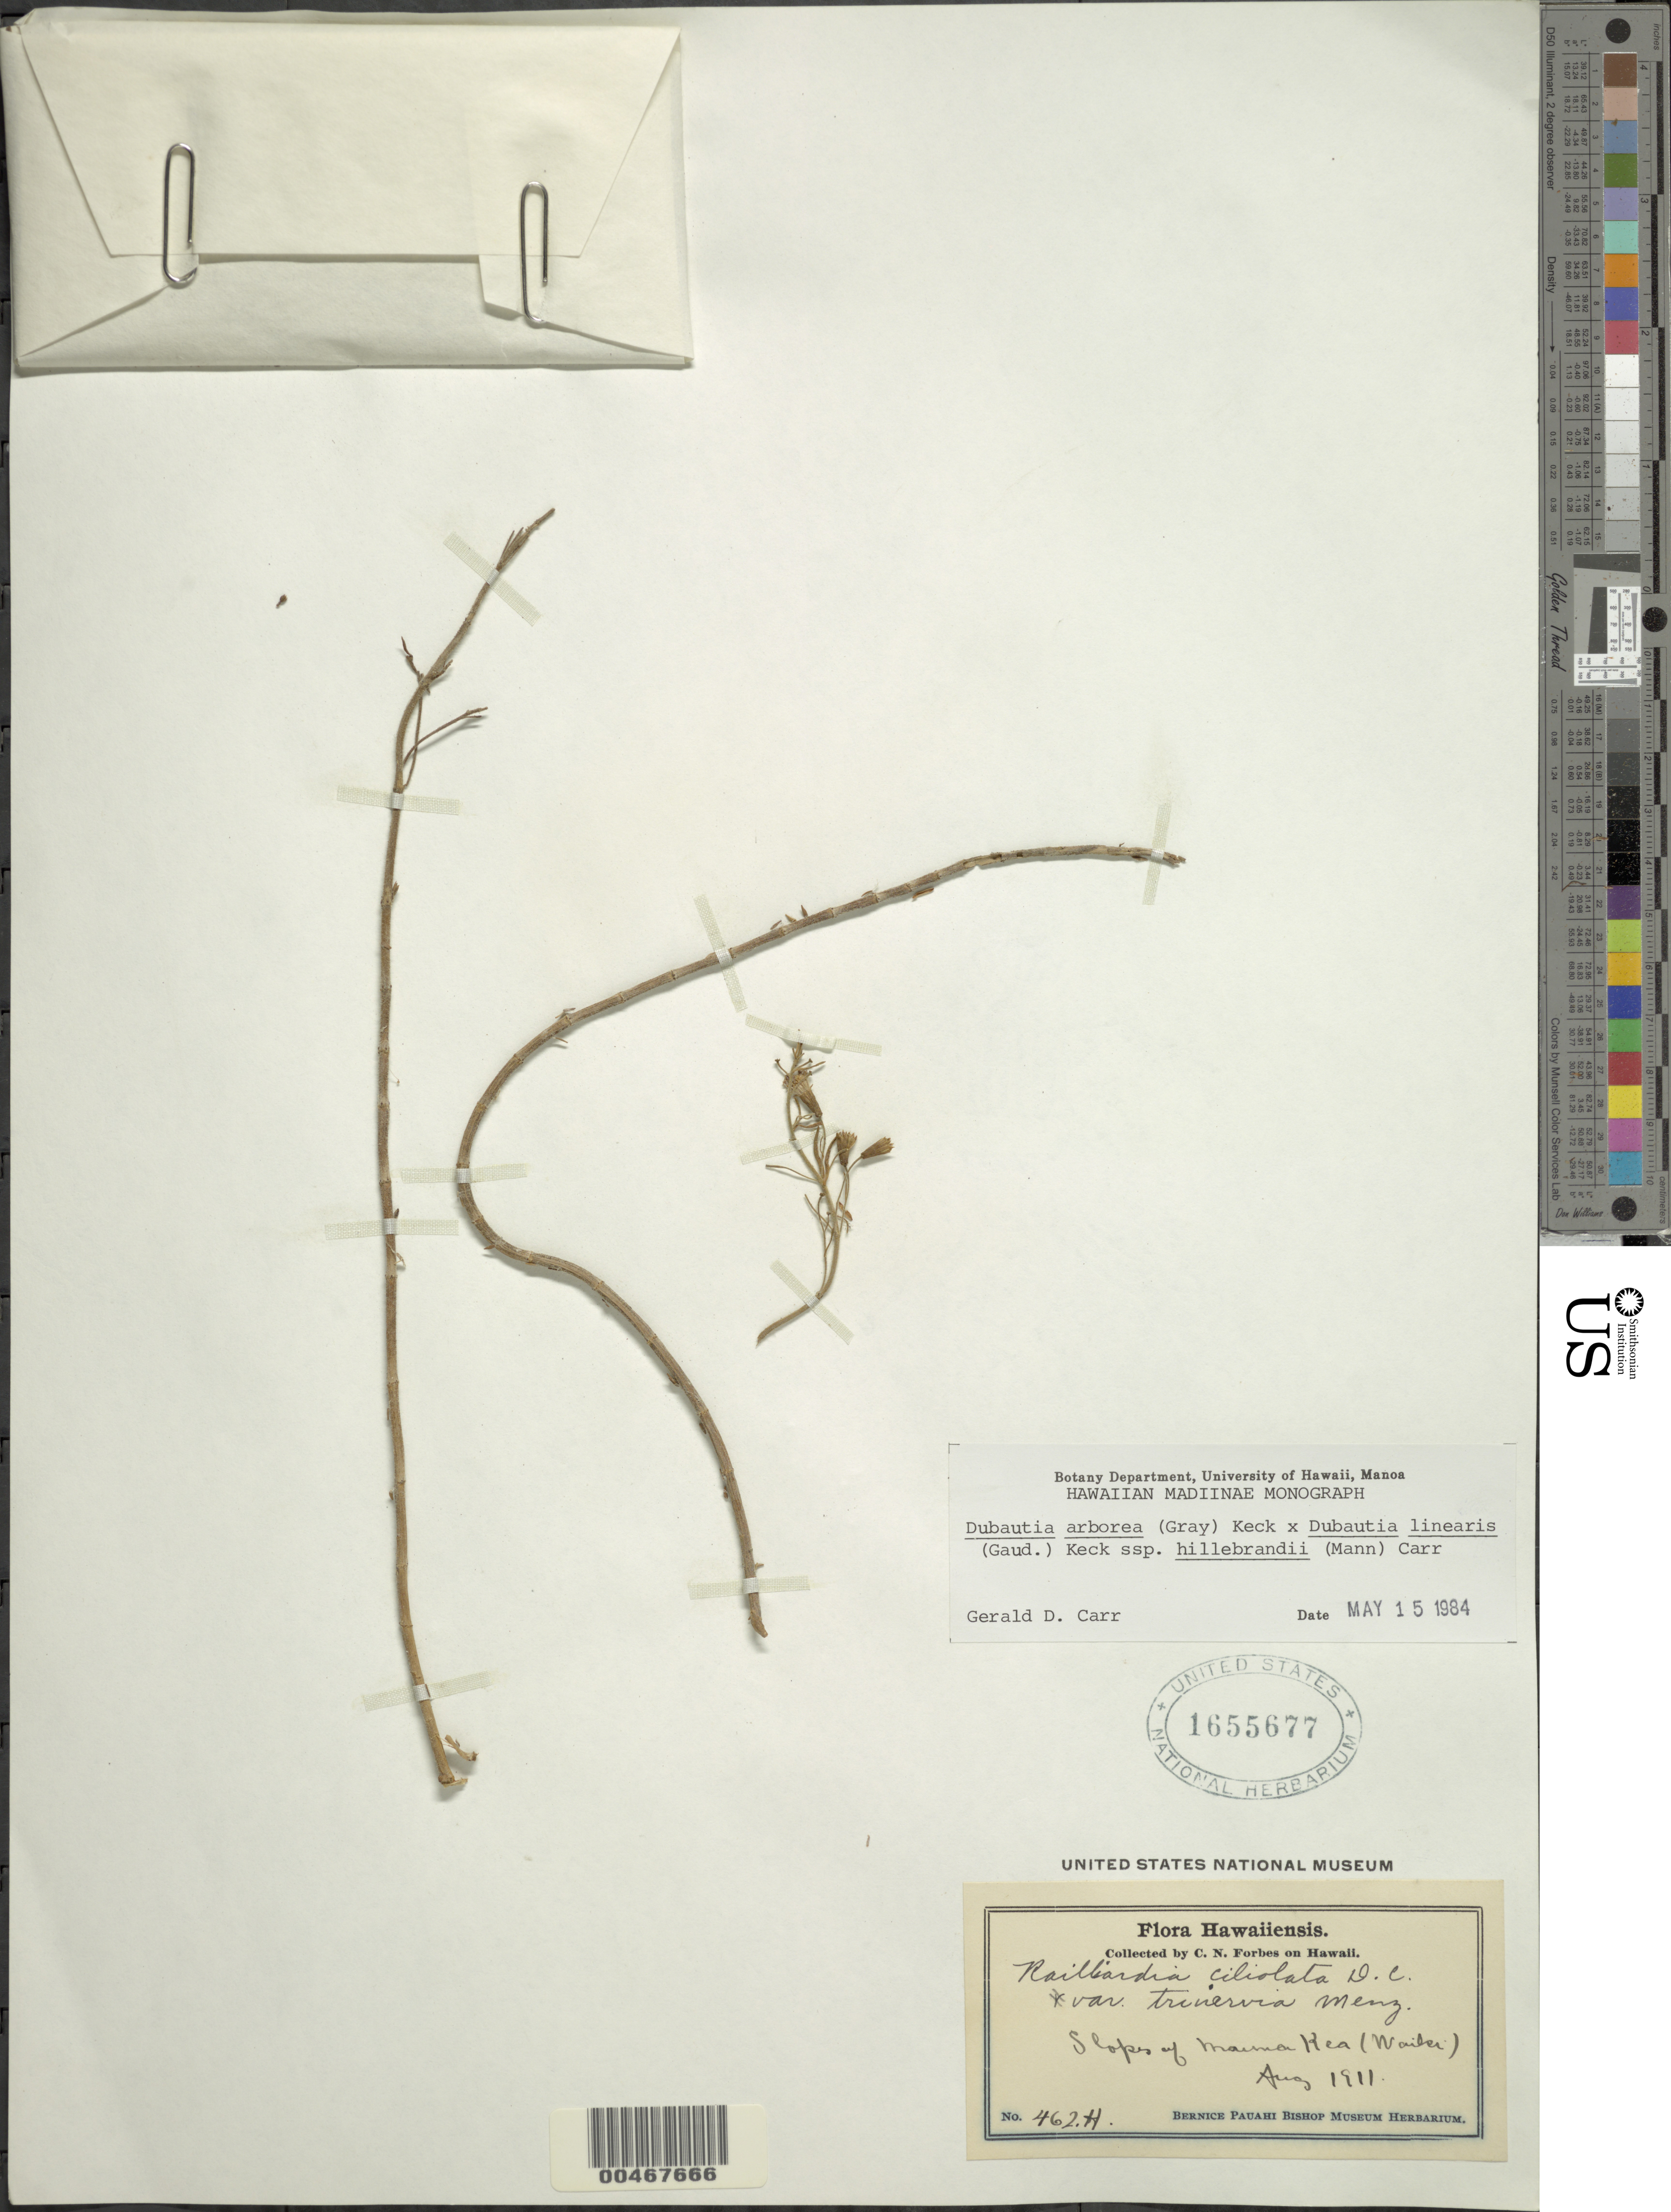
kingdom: Plantae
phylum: Tracheophyta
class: Magnoliopsida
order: Asterales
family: Asteraceae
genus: Dubautia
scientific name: Dubautia arborea x D. linearis subsp. hillebrandii (H. Mann) G.D. Carr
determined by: Carr, G. D.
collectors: C. N. Forbes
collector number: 462.H.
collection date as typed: Aug 1911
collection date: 1911-08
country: United States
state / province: Hawaii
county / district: Hawaii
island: Hawaii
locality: Slopes of Mauna Kea (Waiki)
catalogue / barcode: US 1655677